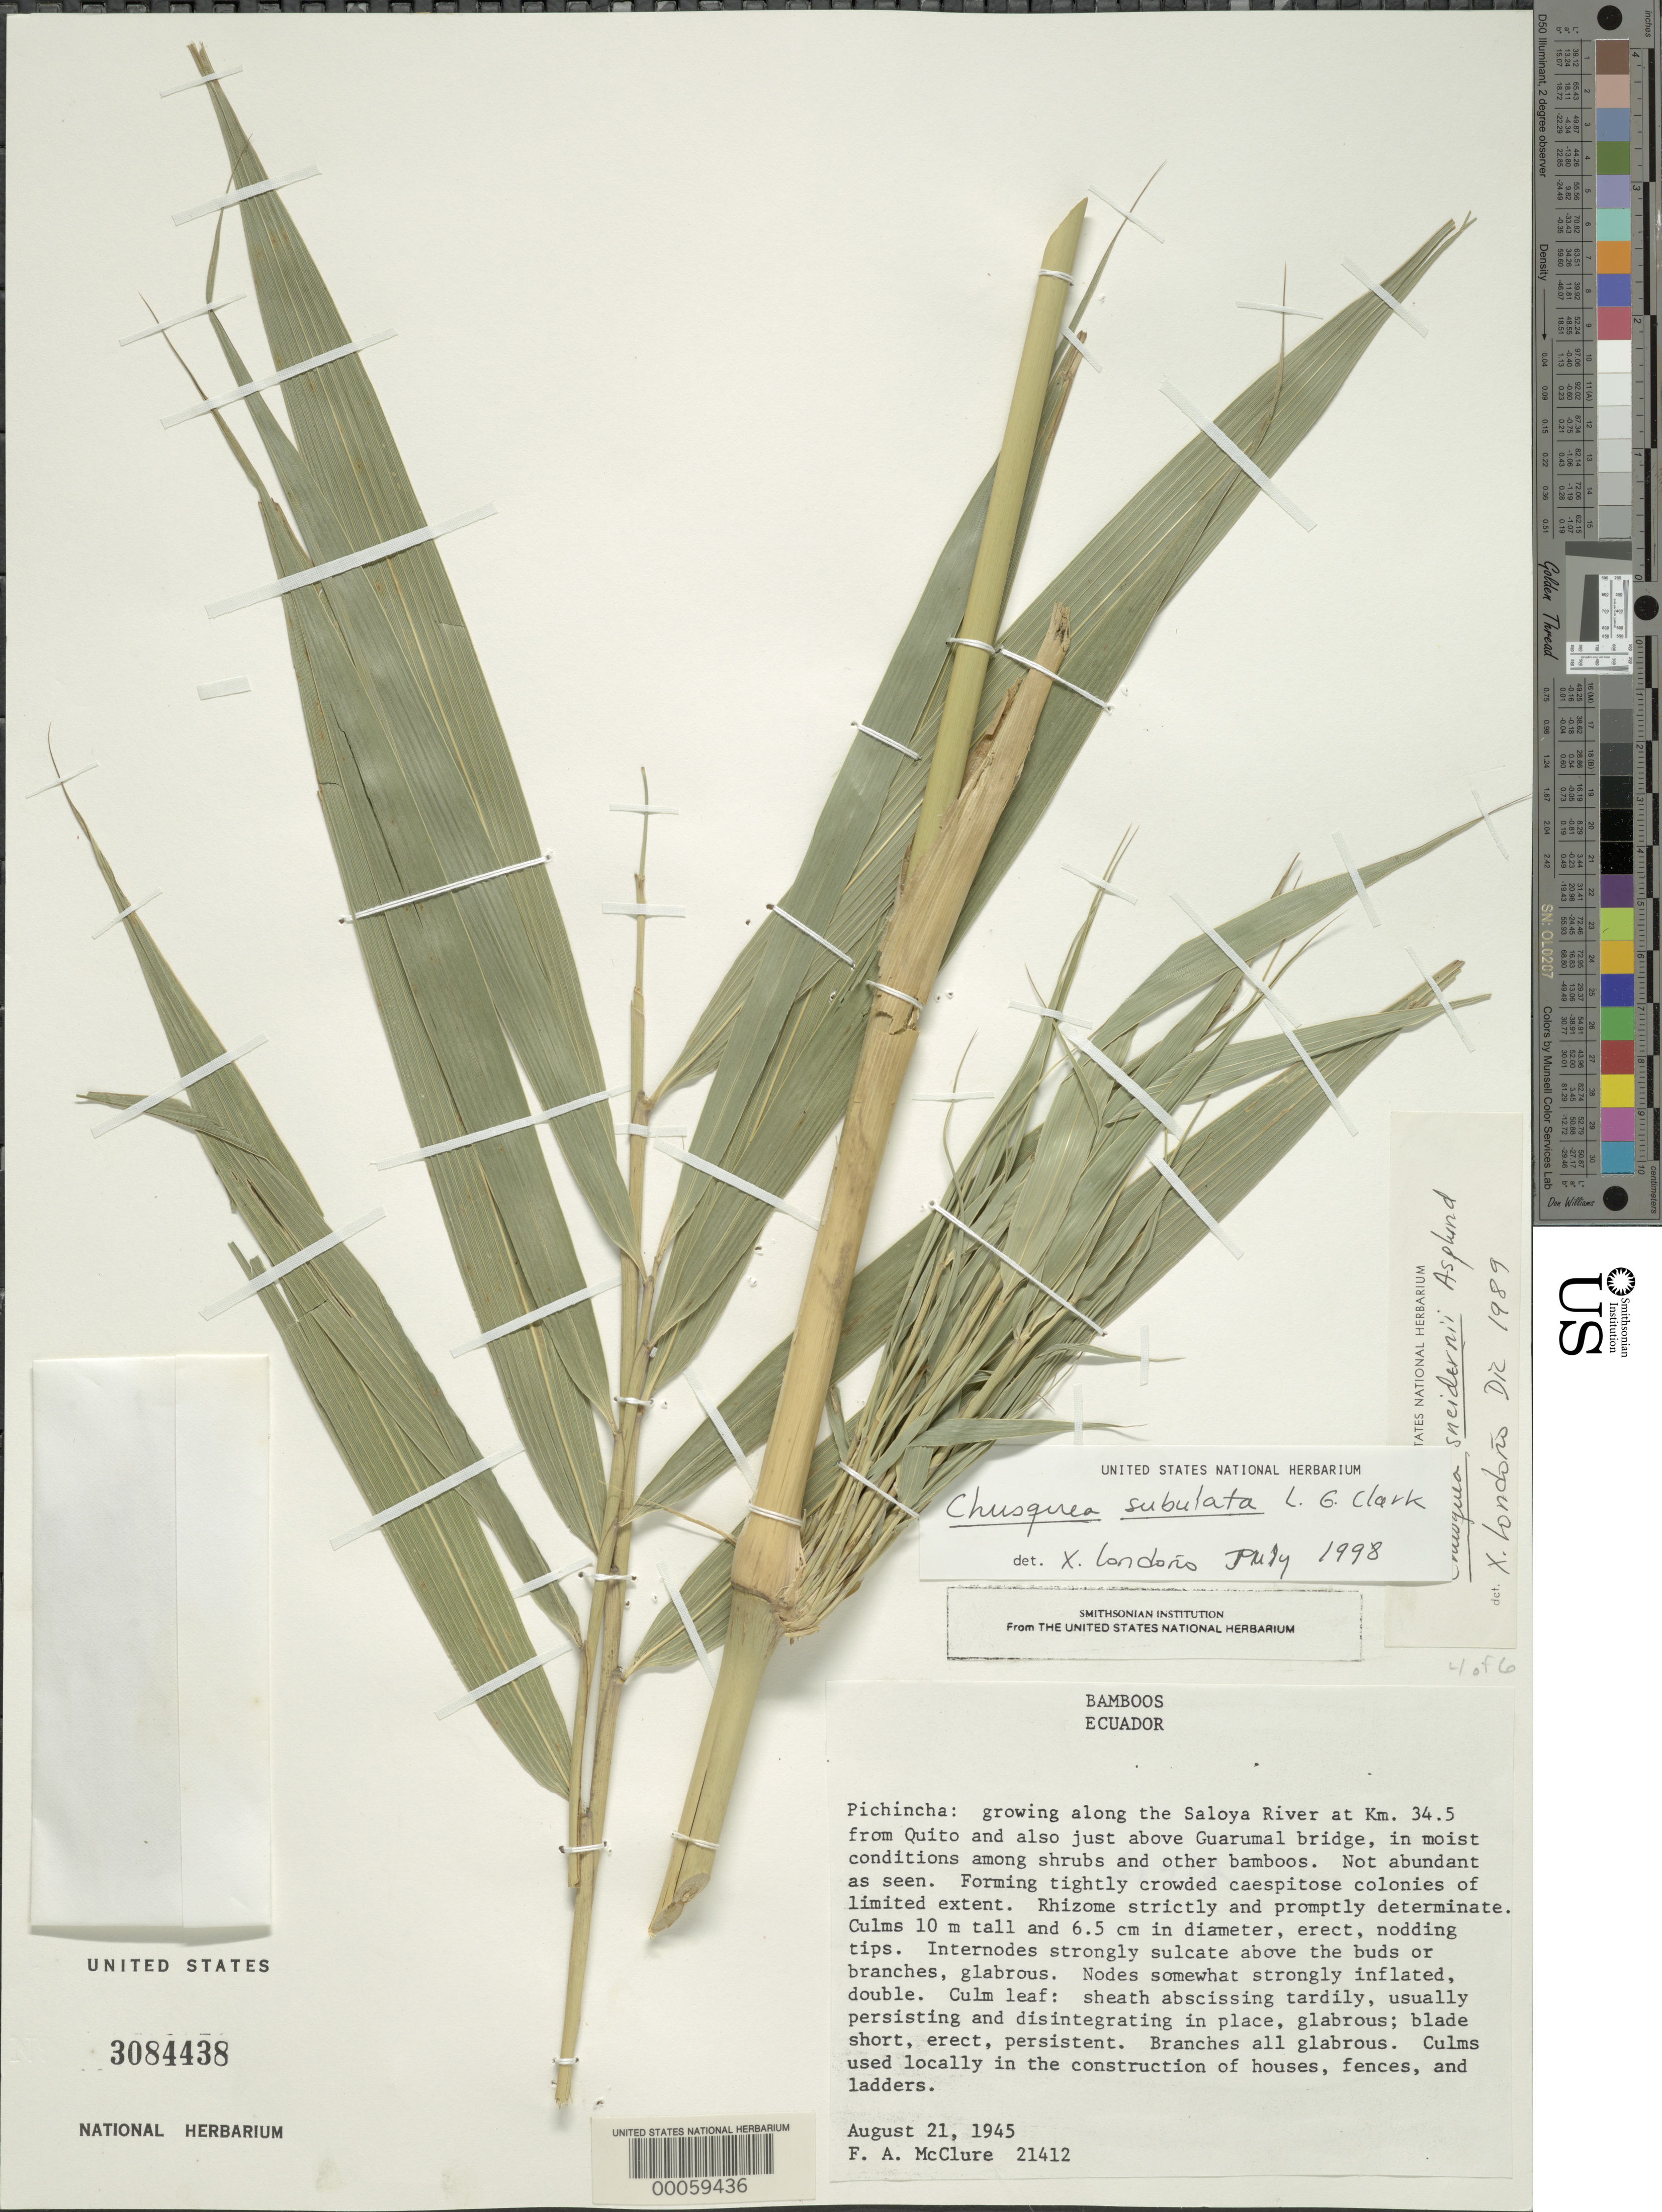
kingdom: Plantae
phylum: Tracheophyta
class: Liliopsida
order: Poales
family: Poaceae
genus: Chusquea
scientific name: Chusquea subulata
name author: L.G. Clark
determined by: Londoño, X., (TULV), Jardin Botanico "Juan Maria Cespedes"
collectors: F. A. McClure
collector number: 21412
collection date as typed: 21 Aug 1945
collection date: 1945-08-21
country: Ecuador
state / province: Pichincha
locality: Saloya River at km 34.5 from quito and above guarumal bridge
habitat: Along river, in moist conditions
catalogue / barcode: US 3084438